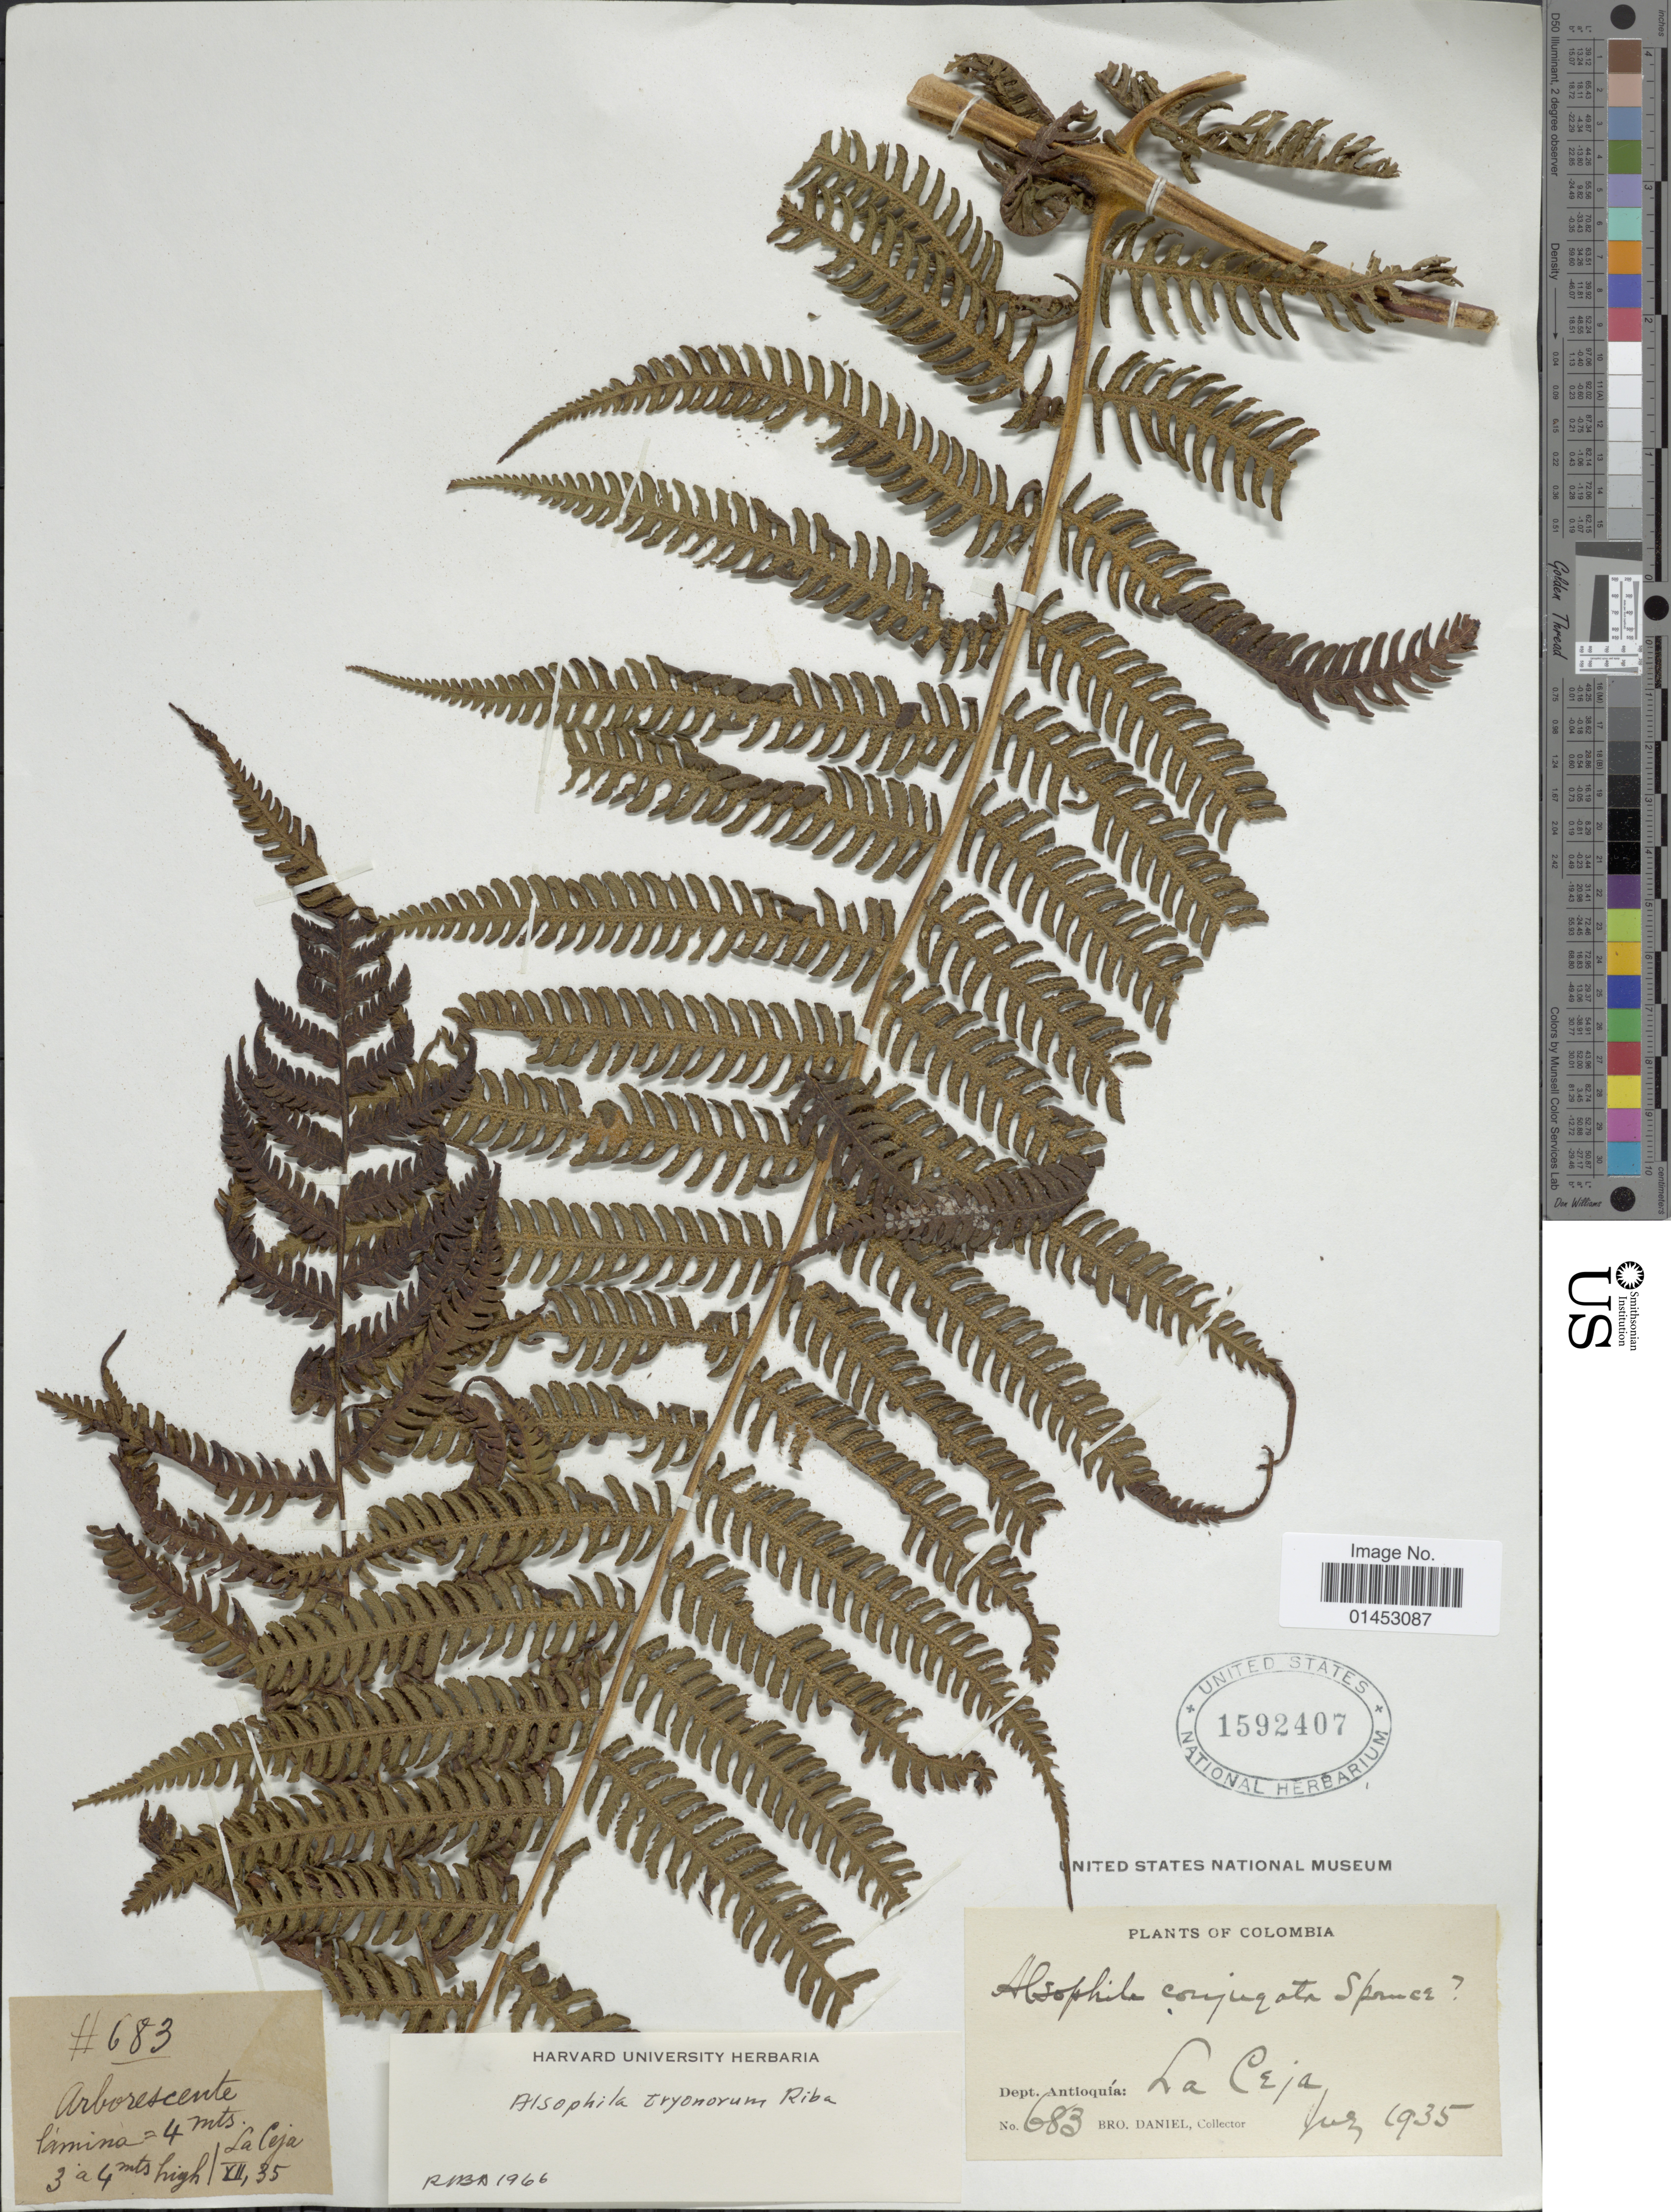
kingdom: Plantae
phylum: Tracheophyta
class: Polypodiopsida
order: Cyatheales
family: Cyatheaceae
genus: Cyathea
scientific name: Cyathea tryonorum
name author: (Riba) Lellinger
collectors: Bro. Daniel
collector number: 683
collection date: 1935-07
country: Colombia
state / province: Antioquia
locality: Dept. Antioquia: La Ceja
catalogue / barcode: US 1592407